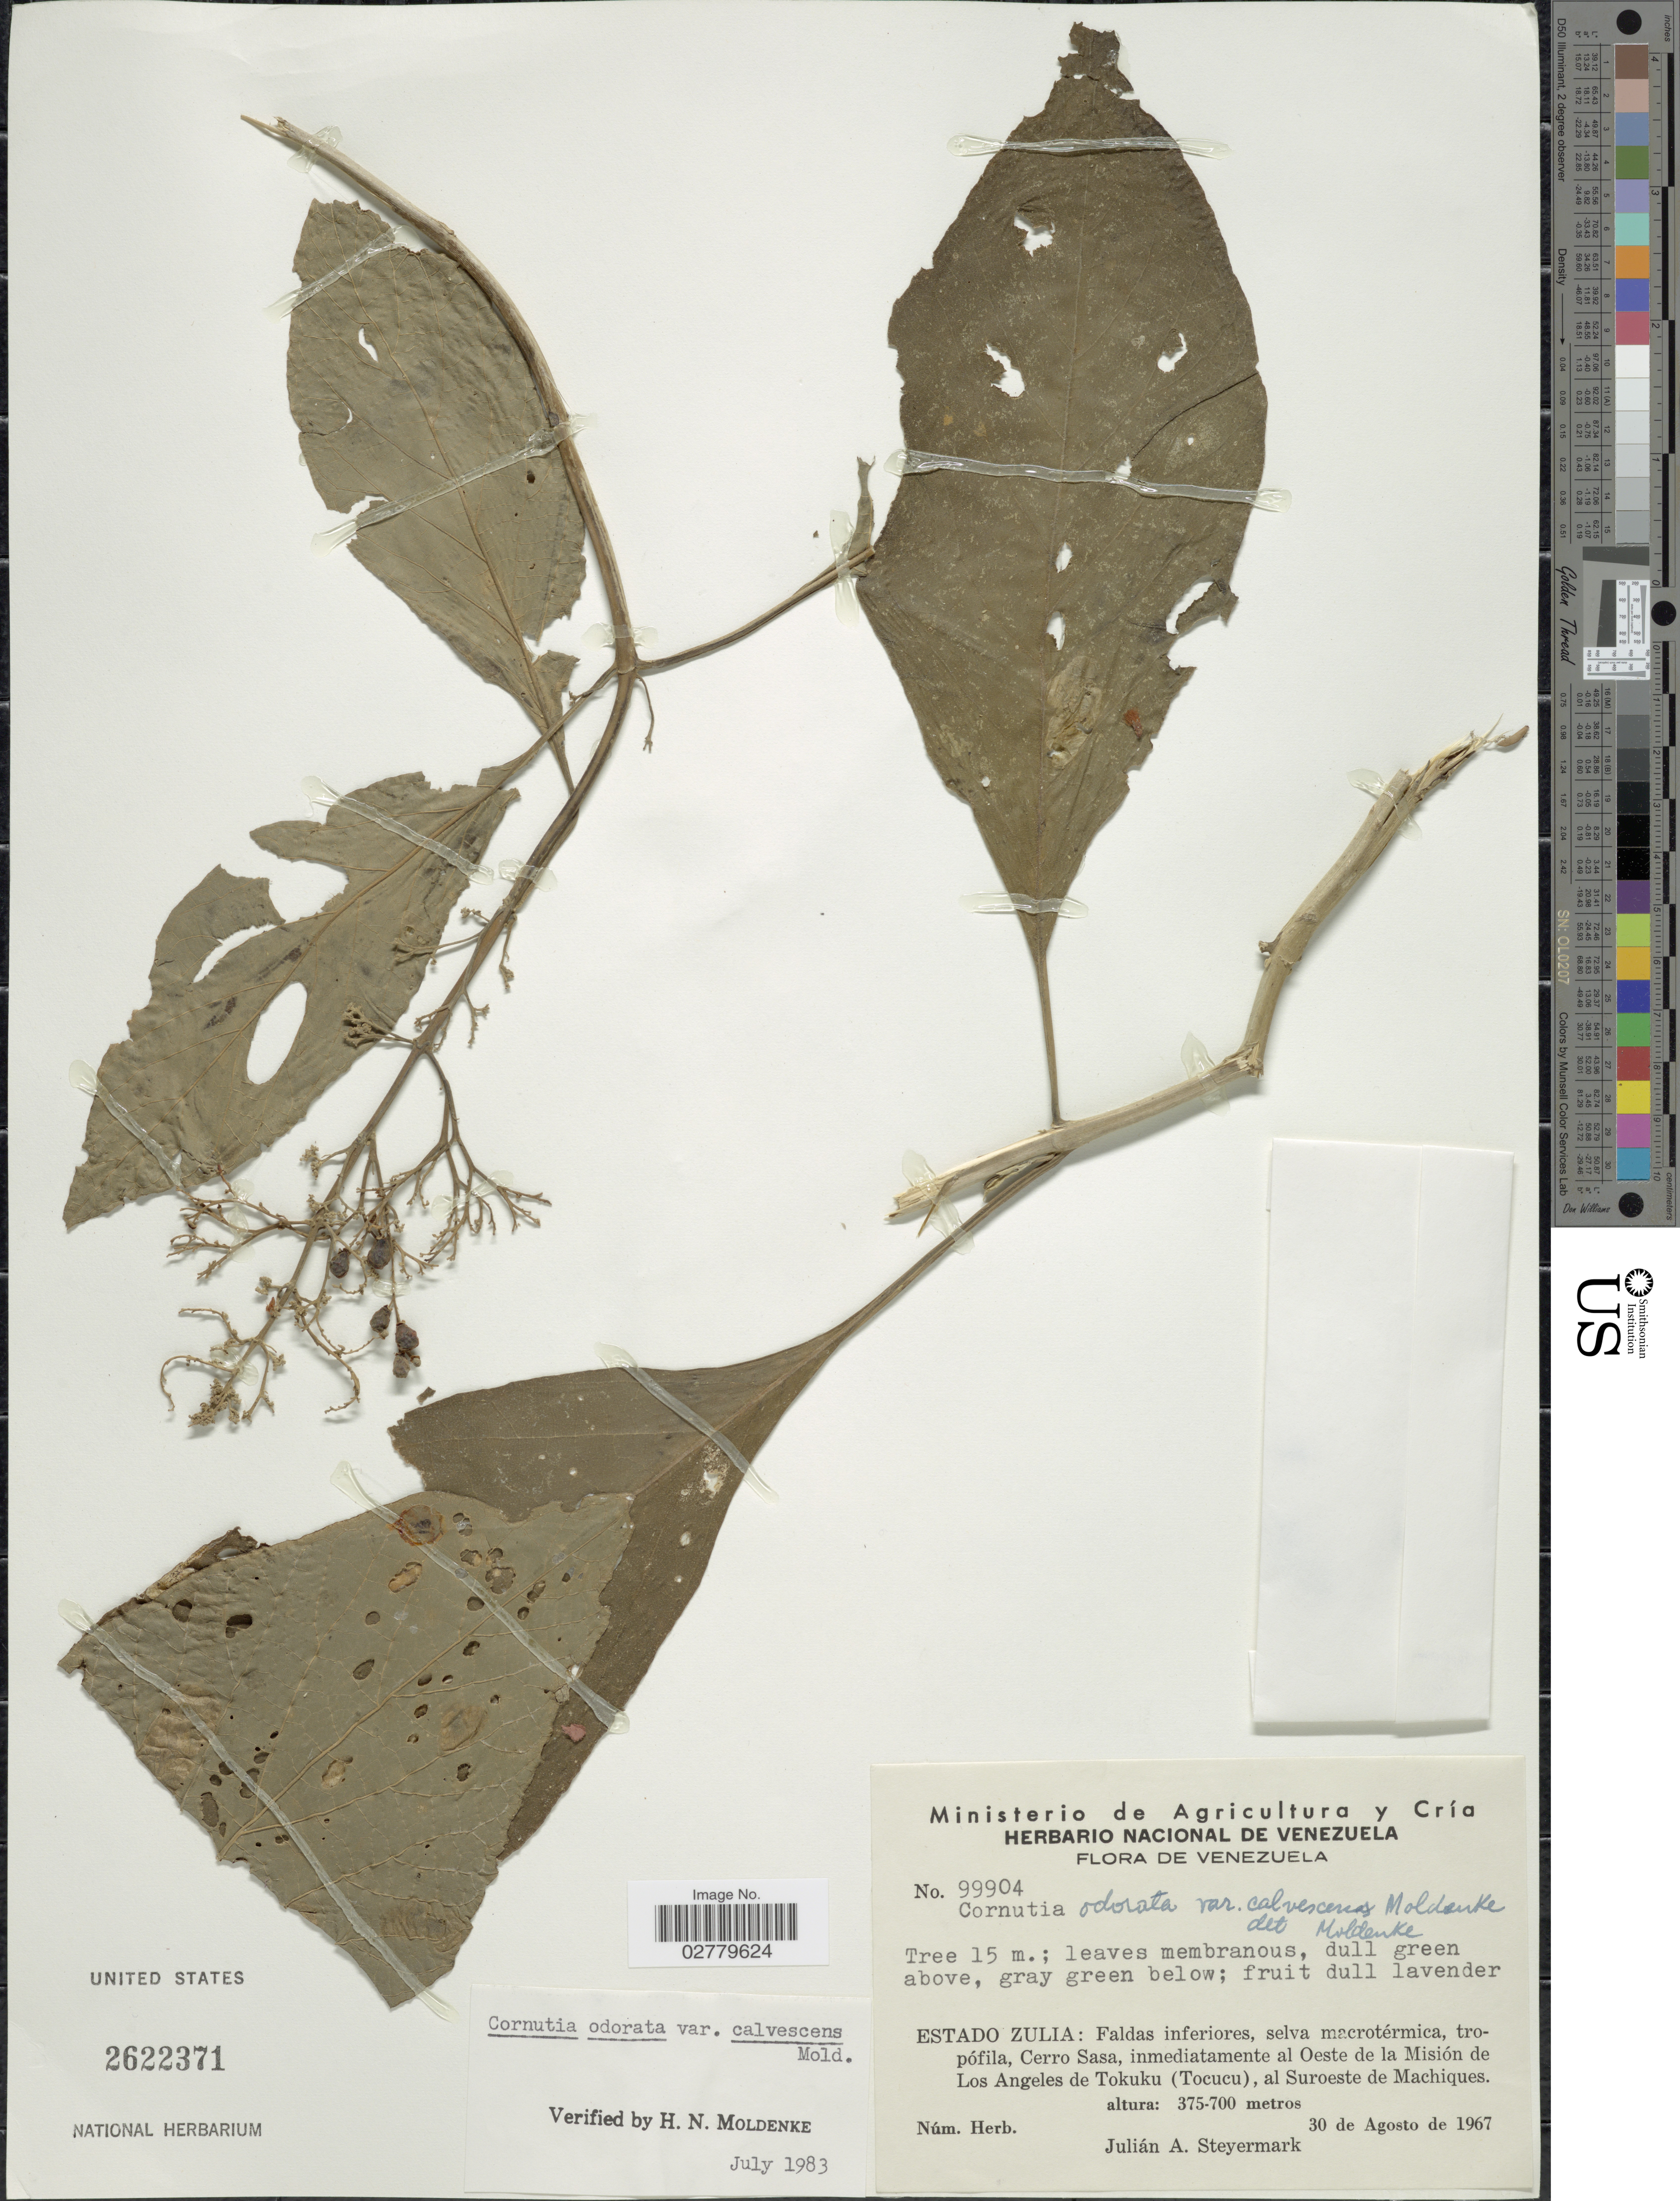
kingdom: Plantae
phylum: Tracheophyta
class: Magnoliopsida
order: Lamiales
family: Lamiaceae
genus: Cornutia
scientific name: Cornutia odorata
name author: (Poepp.) Schauer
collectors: J. Steyermark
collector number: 99904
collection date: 1967-08-30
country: Venezuela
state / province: Zulia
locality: Faldas inferiores, selva macrotérmica, tropófila, Cerro Sasa, inmediatamente al Oeste de la Misión de Los Angeles de Tokuku (Tocucu), al Suroeste de Machiques.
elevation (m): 375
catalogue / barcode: US 2622371